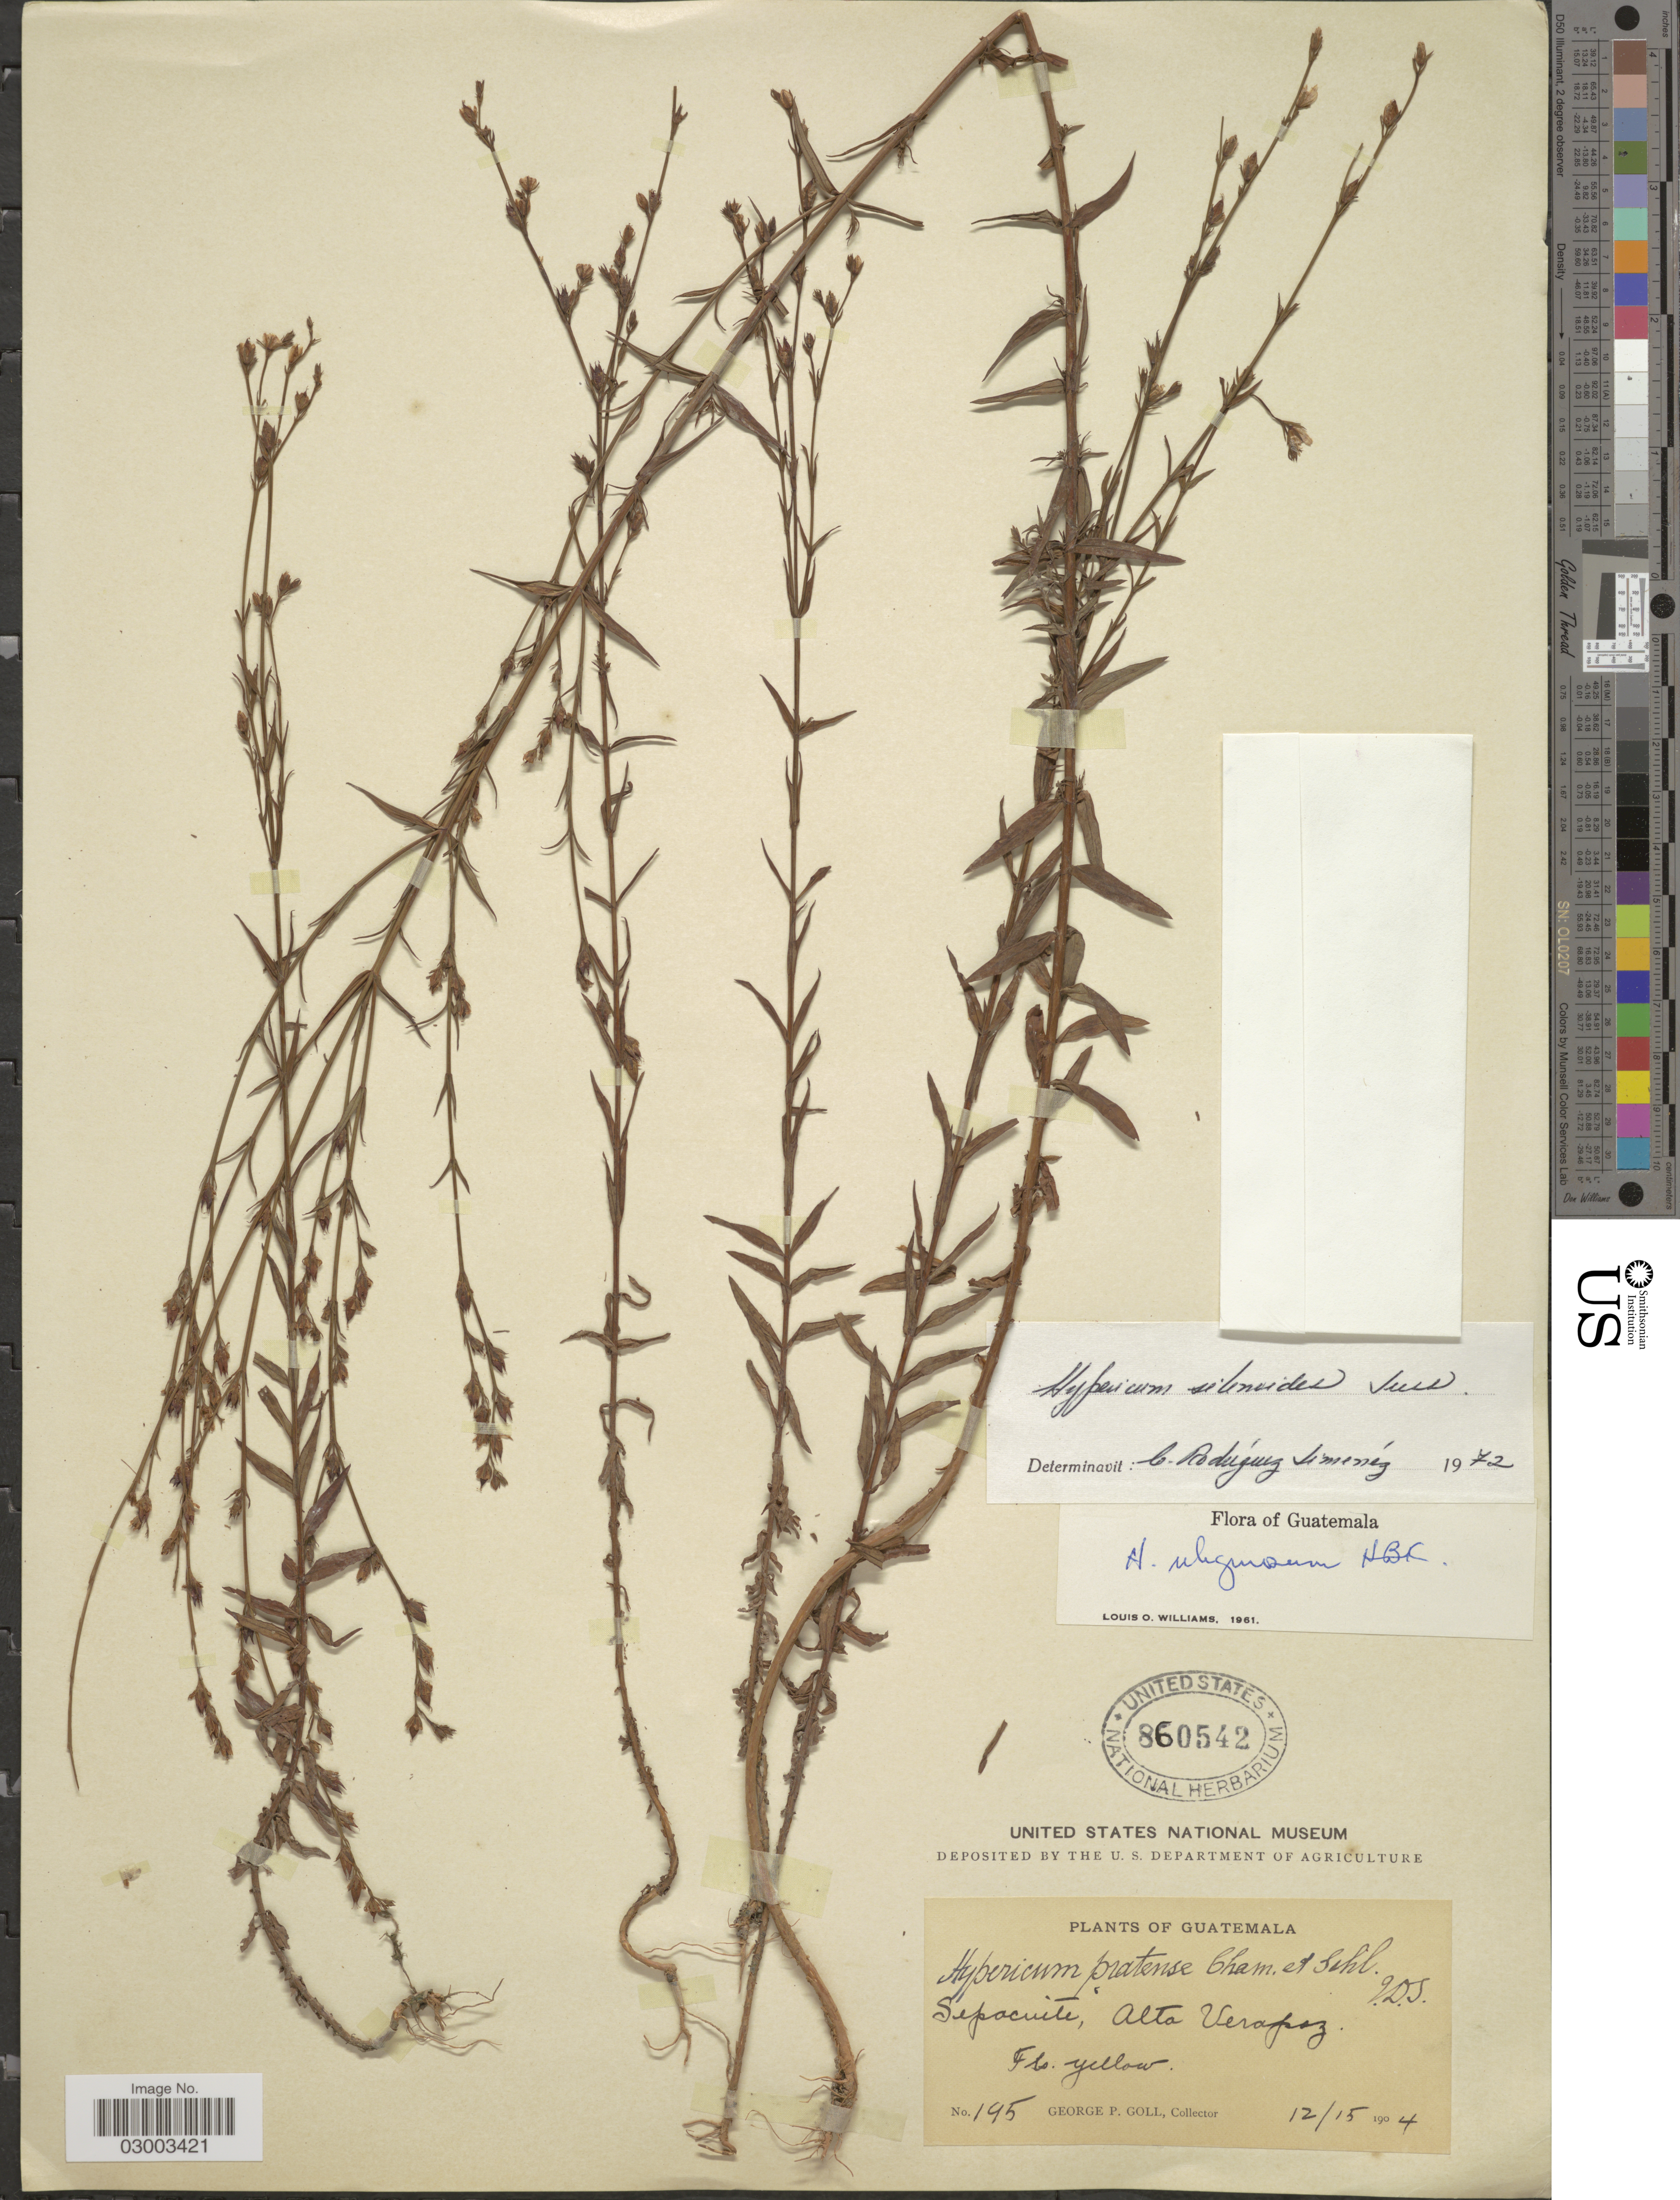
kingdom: Plantae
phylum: Tracheophyta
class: Magnoliopsida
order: Malpighiales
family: Hypericaceae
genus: Hypericum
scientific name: Hypericum silenoides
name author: Juss.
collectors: G. P. Goll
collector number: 195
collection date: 1904-12-15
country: Guatemala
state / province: Alta Verapaz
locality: Sepacuite.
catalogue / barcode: US 860542